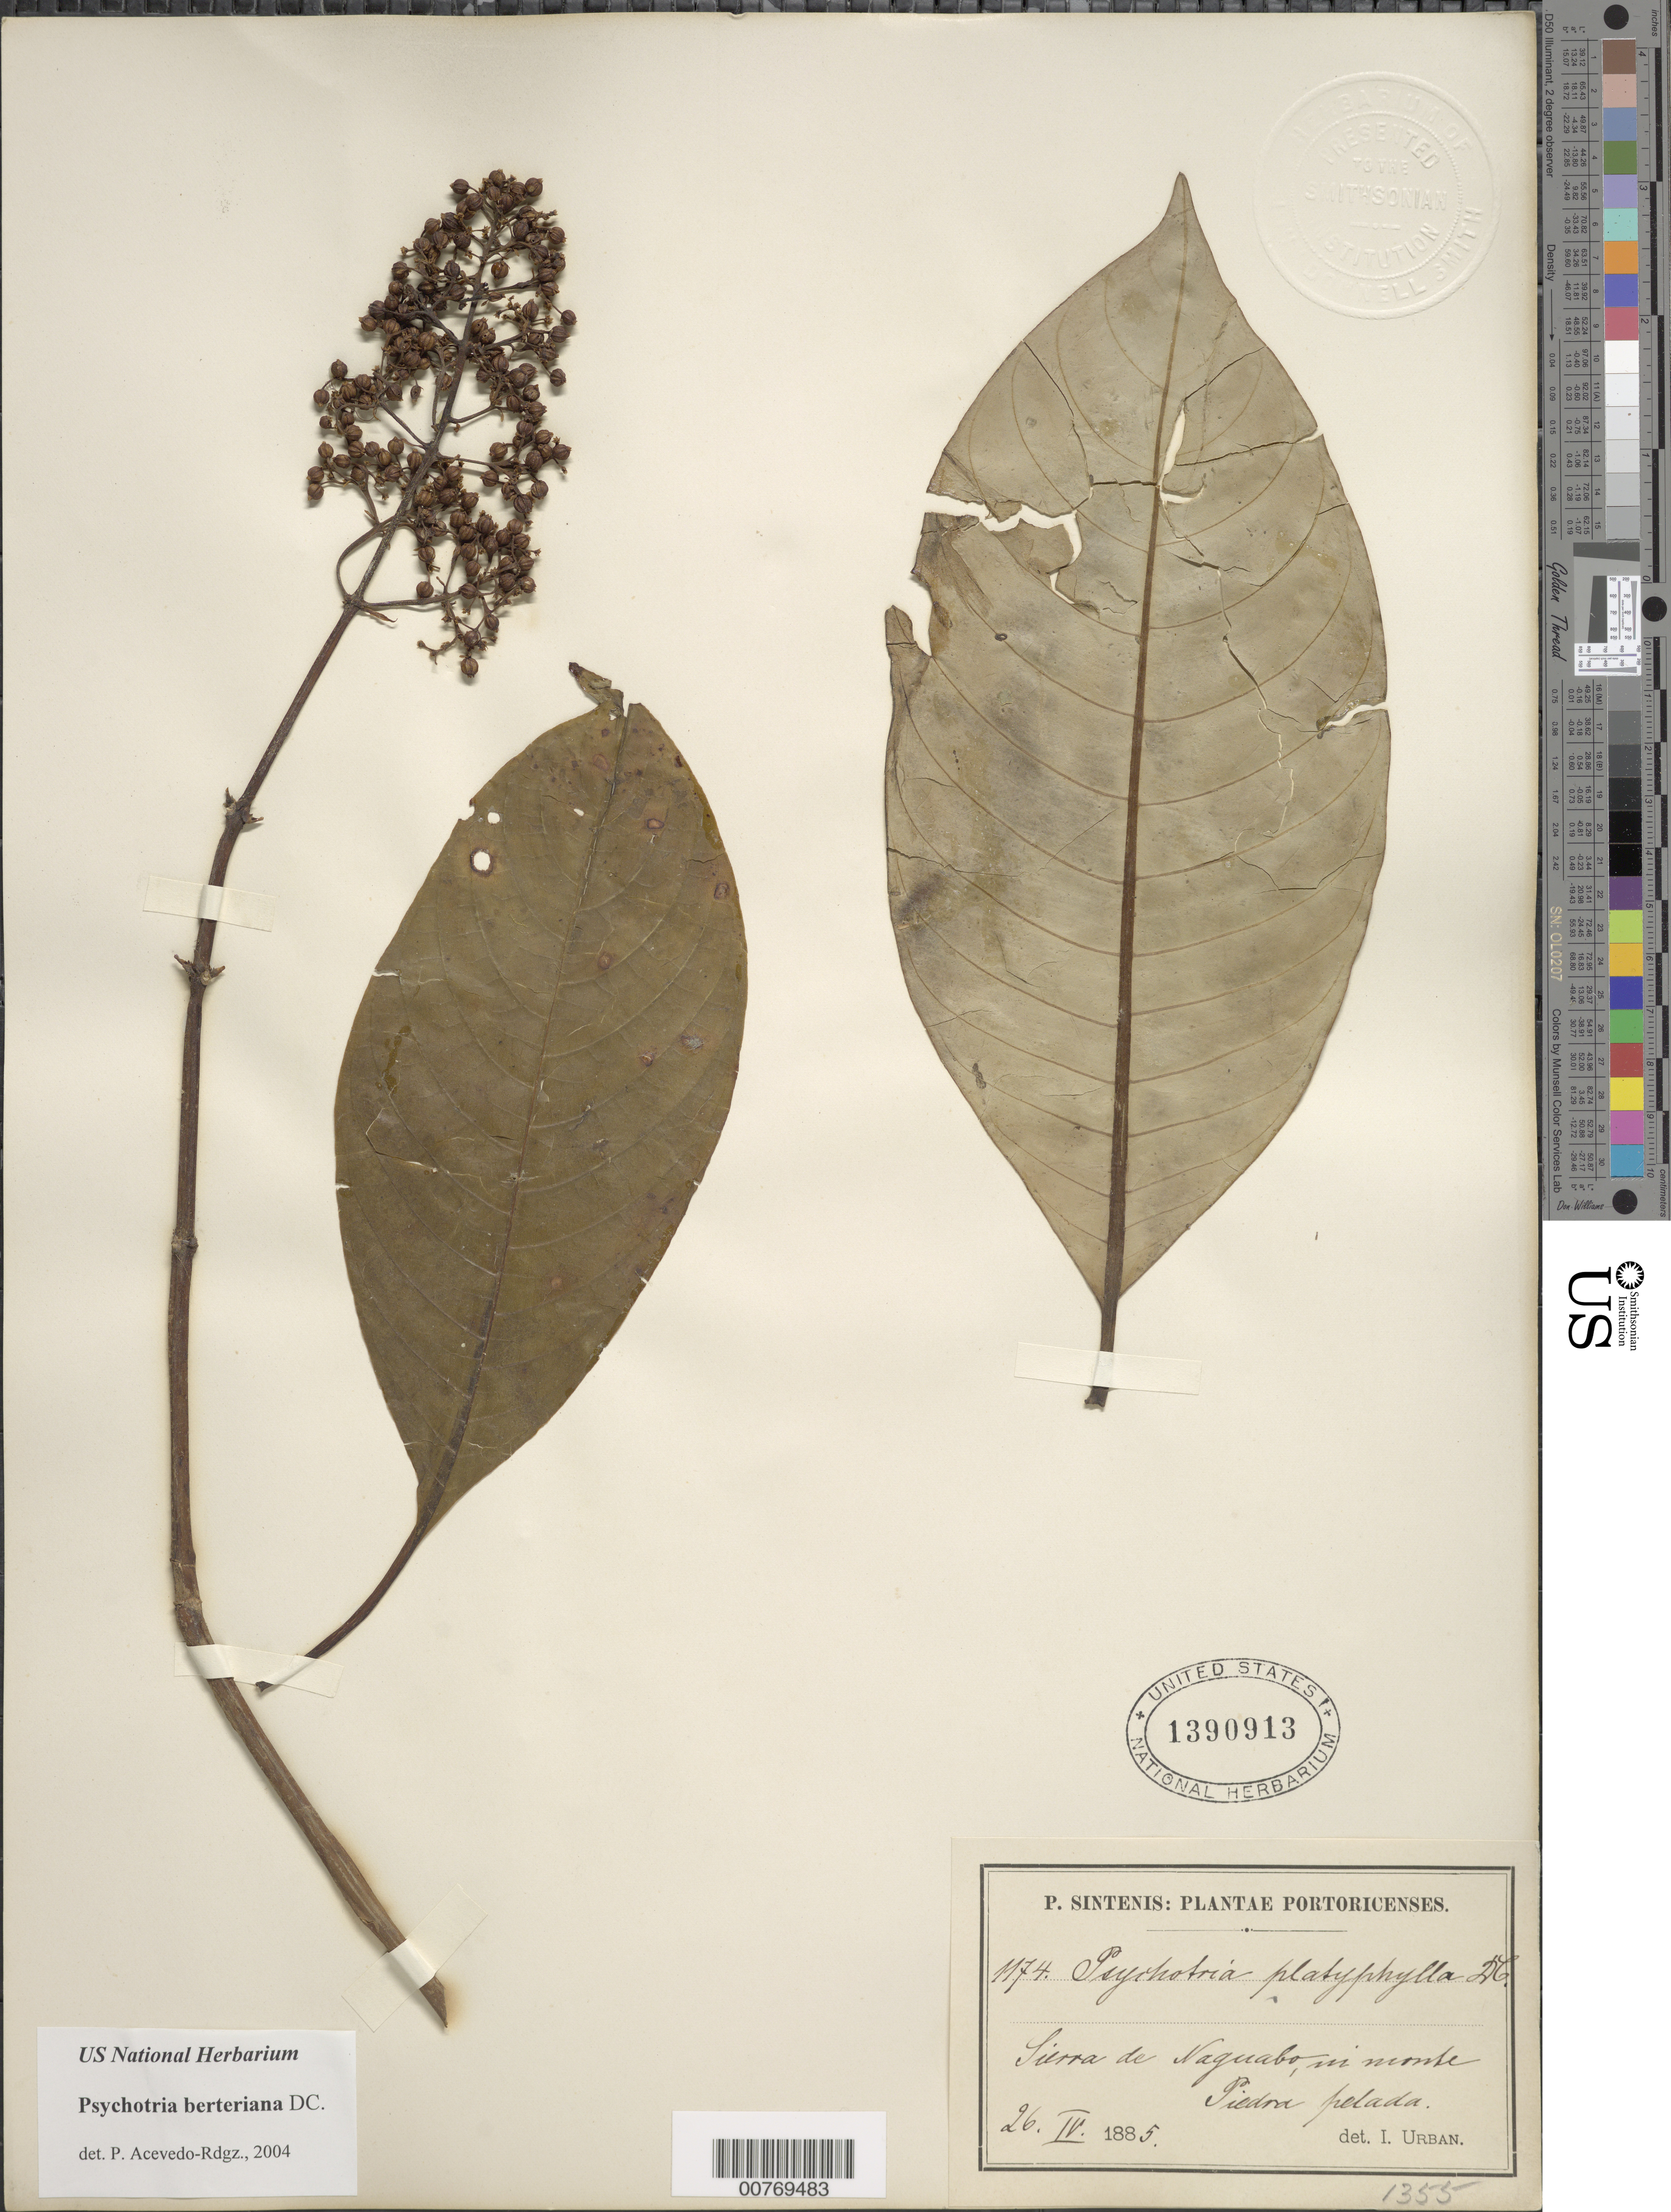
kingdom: Plantae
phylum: Tracheophyta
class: Magnoliopsida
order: Gentianales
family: Rubiaceae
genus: Psychotria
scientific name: Psychotria berteroana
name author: DC.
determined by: Acevedo-Rodríguez, P., (BOT), Smithsonian Institution - National Museum of Natural History (UNITED STATES)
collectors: P. Sintenis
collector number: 1174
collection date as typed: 26 Apr 1885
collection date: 1885-04-26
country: Puerto Rico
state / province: Naguabo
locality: Sierra de Naguabo, in monte Piedra pelada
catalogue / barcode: US 1390913